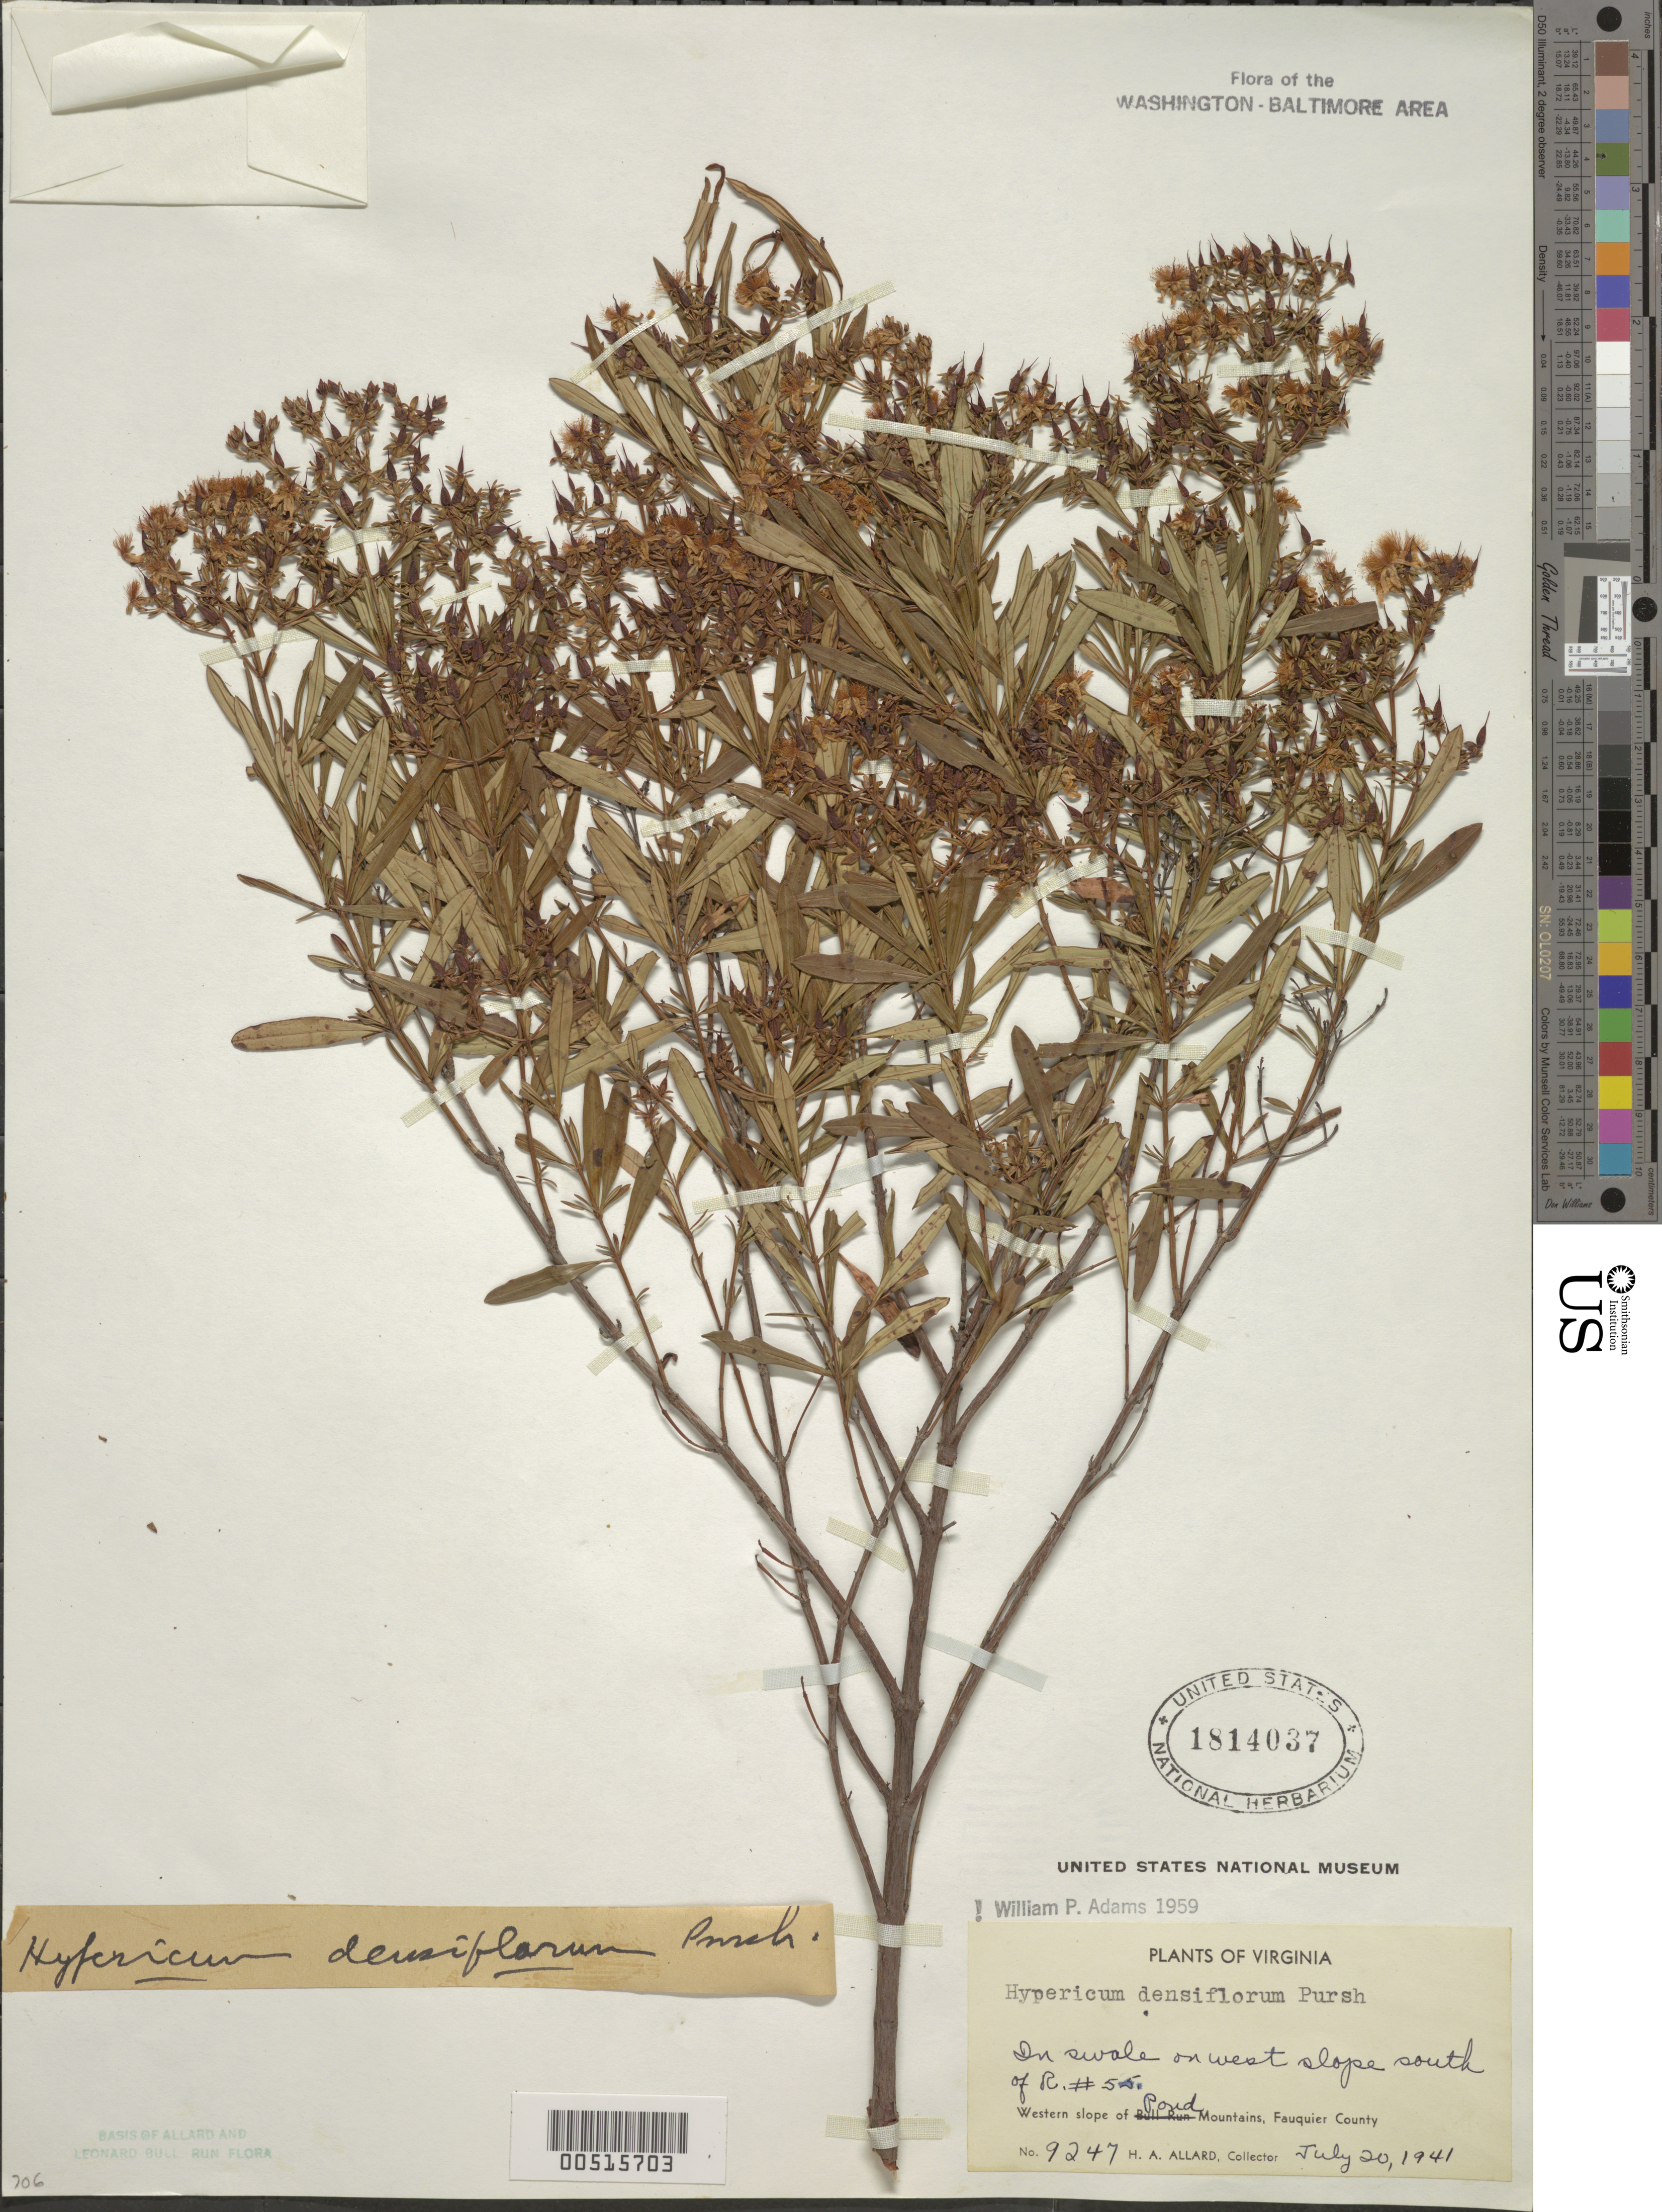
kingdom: Plantae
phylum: Tracheophyta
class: Magnoliopsida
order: Malpighiales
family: Hypericaceae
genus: Hypericum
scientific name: Hypericum densiflorum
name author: Pursh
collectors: H. A. Allard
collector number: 9247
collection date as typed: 20 Jul 1941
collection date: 1941-07-20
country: United States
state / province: Virginia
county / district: Fauquier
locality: W slope of Pond Mountains, west slope S of Rt. 55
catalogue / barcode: US 1814037